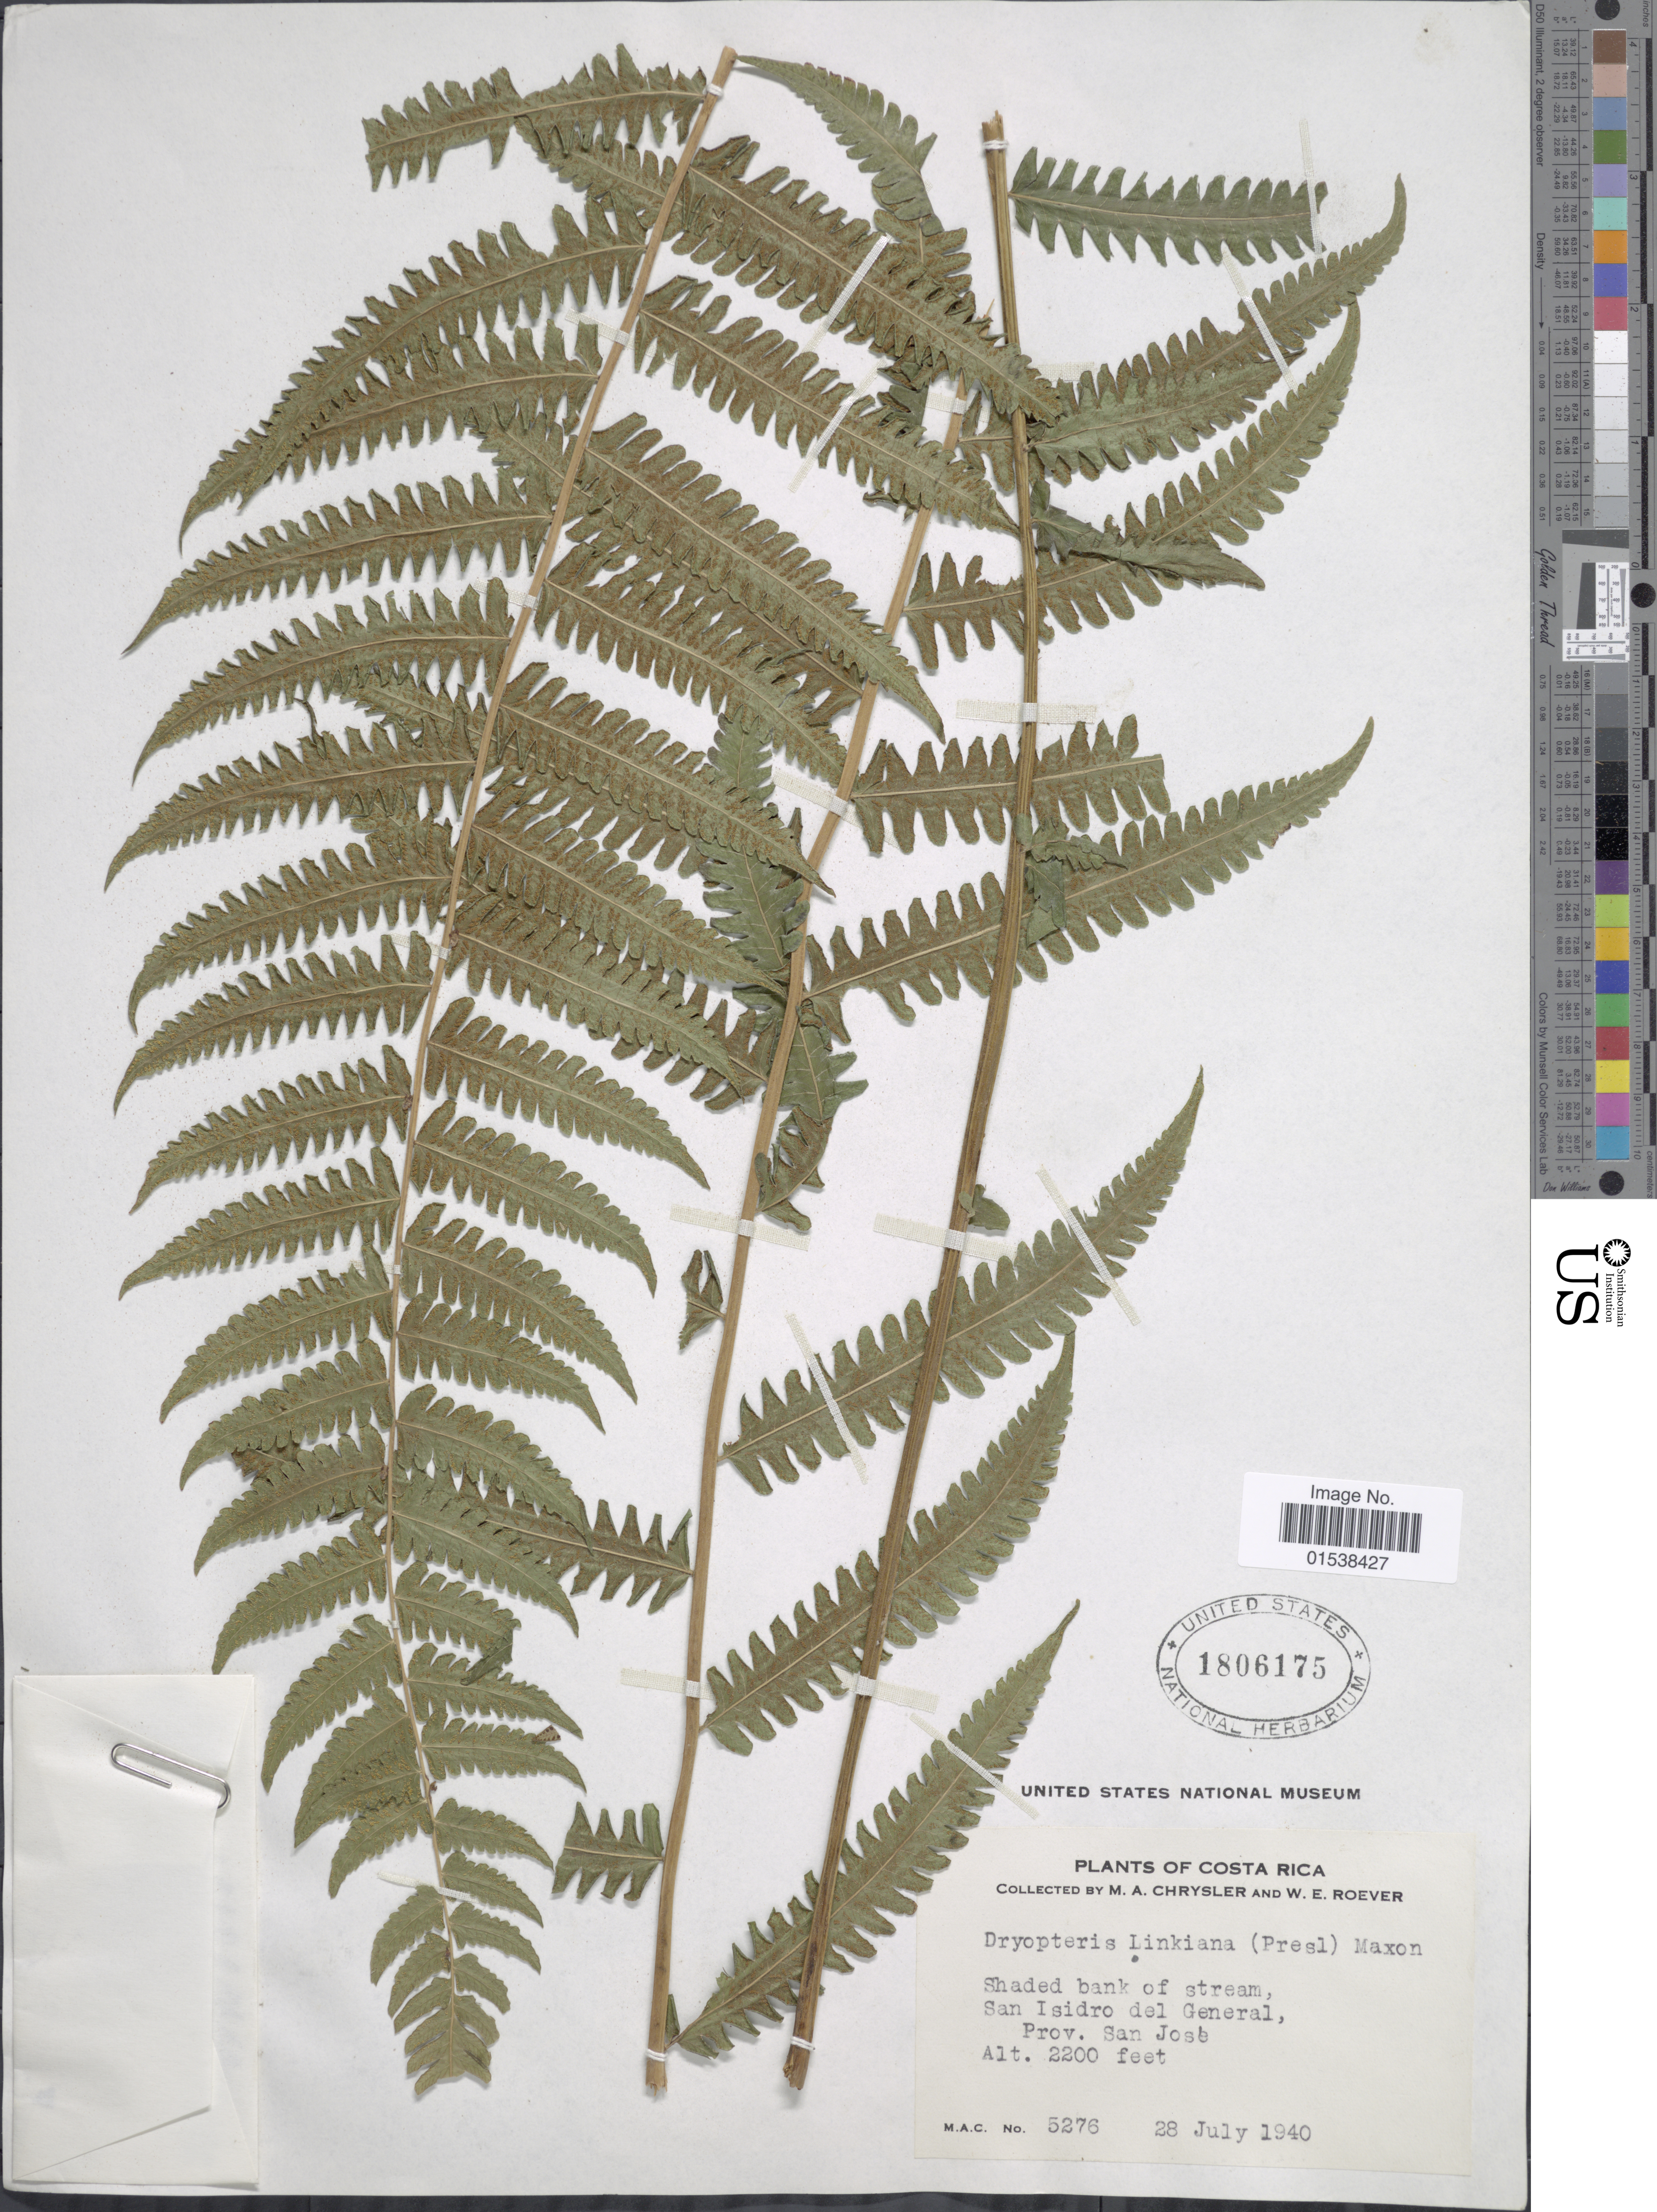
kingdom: Plantae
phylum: Tracheophyta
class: Polypodiopsida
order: Polypodiales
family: Thelypteridaceae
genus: Amauropelta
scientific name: Amauropelta linkiana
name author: (C. Presl) Pic. Serm.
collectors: M. A. Chrysler & W. Roever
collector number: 5276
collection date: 1940-07-28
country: Costa Rica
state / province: San José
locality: Shaded bank of stream, San Isidro del General, Prov. San Jose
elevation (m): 671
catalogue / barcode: US 1806175